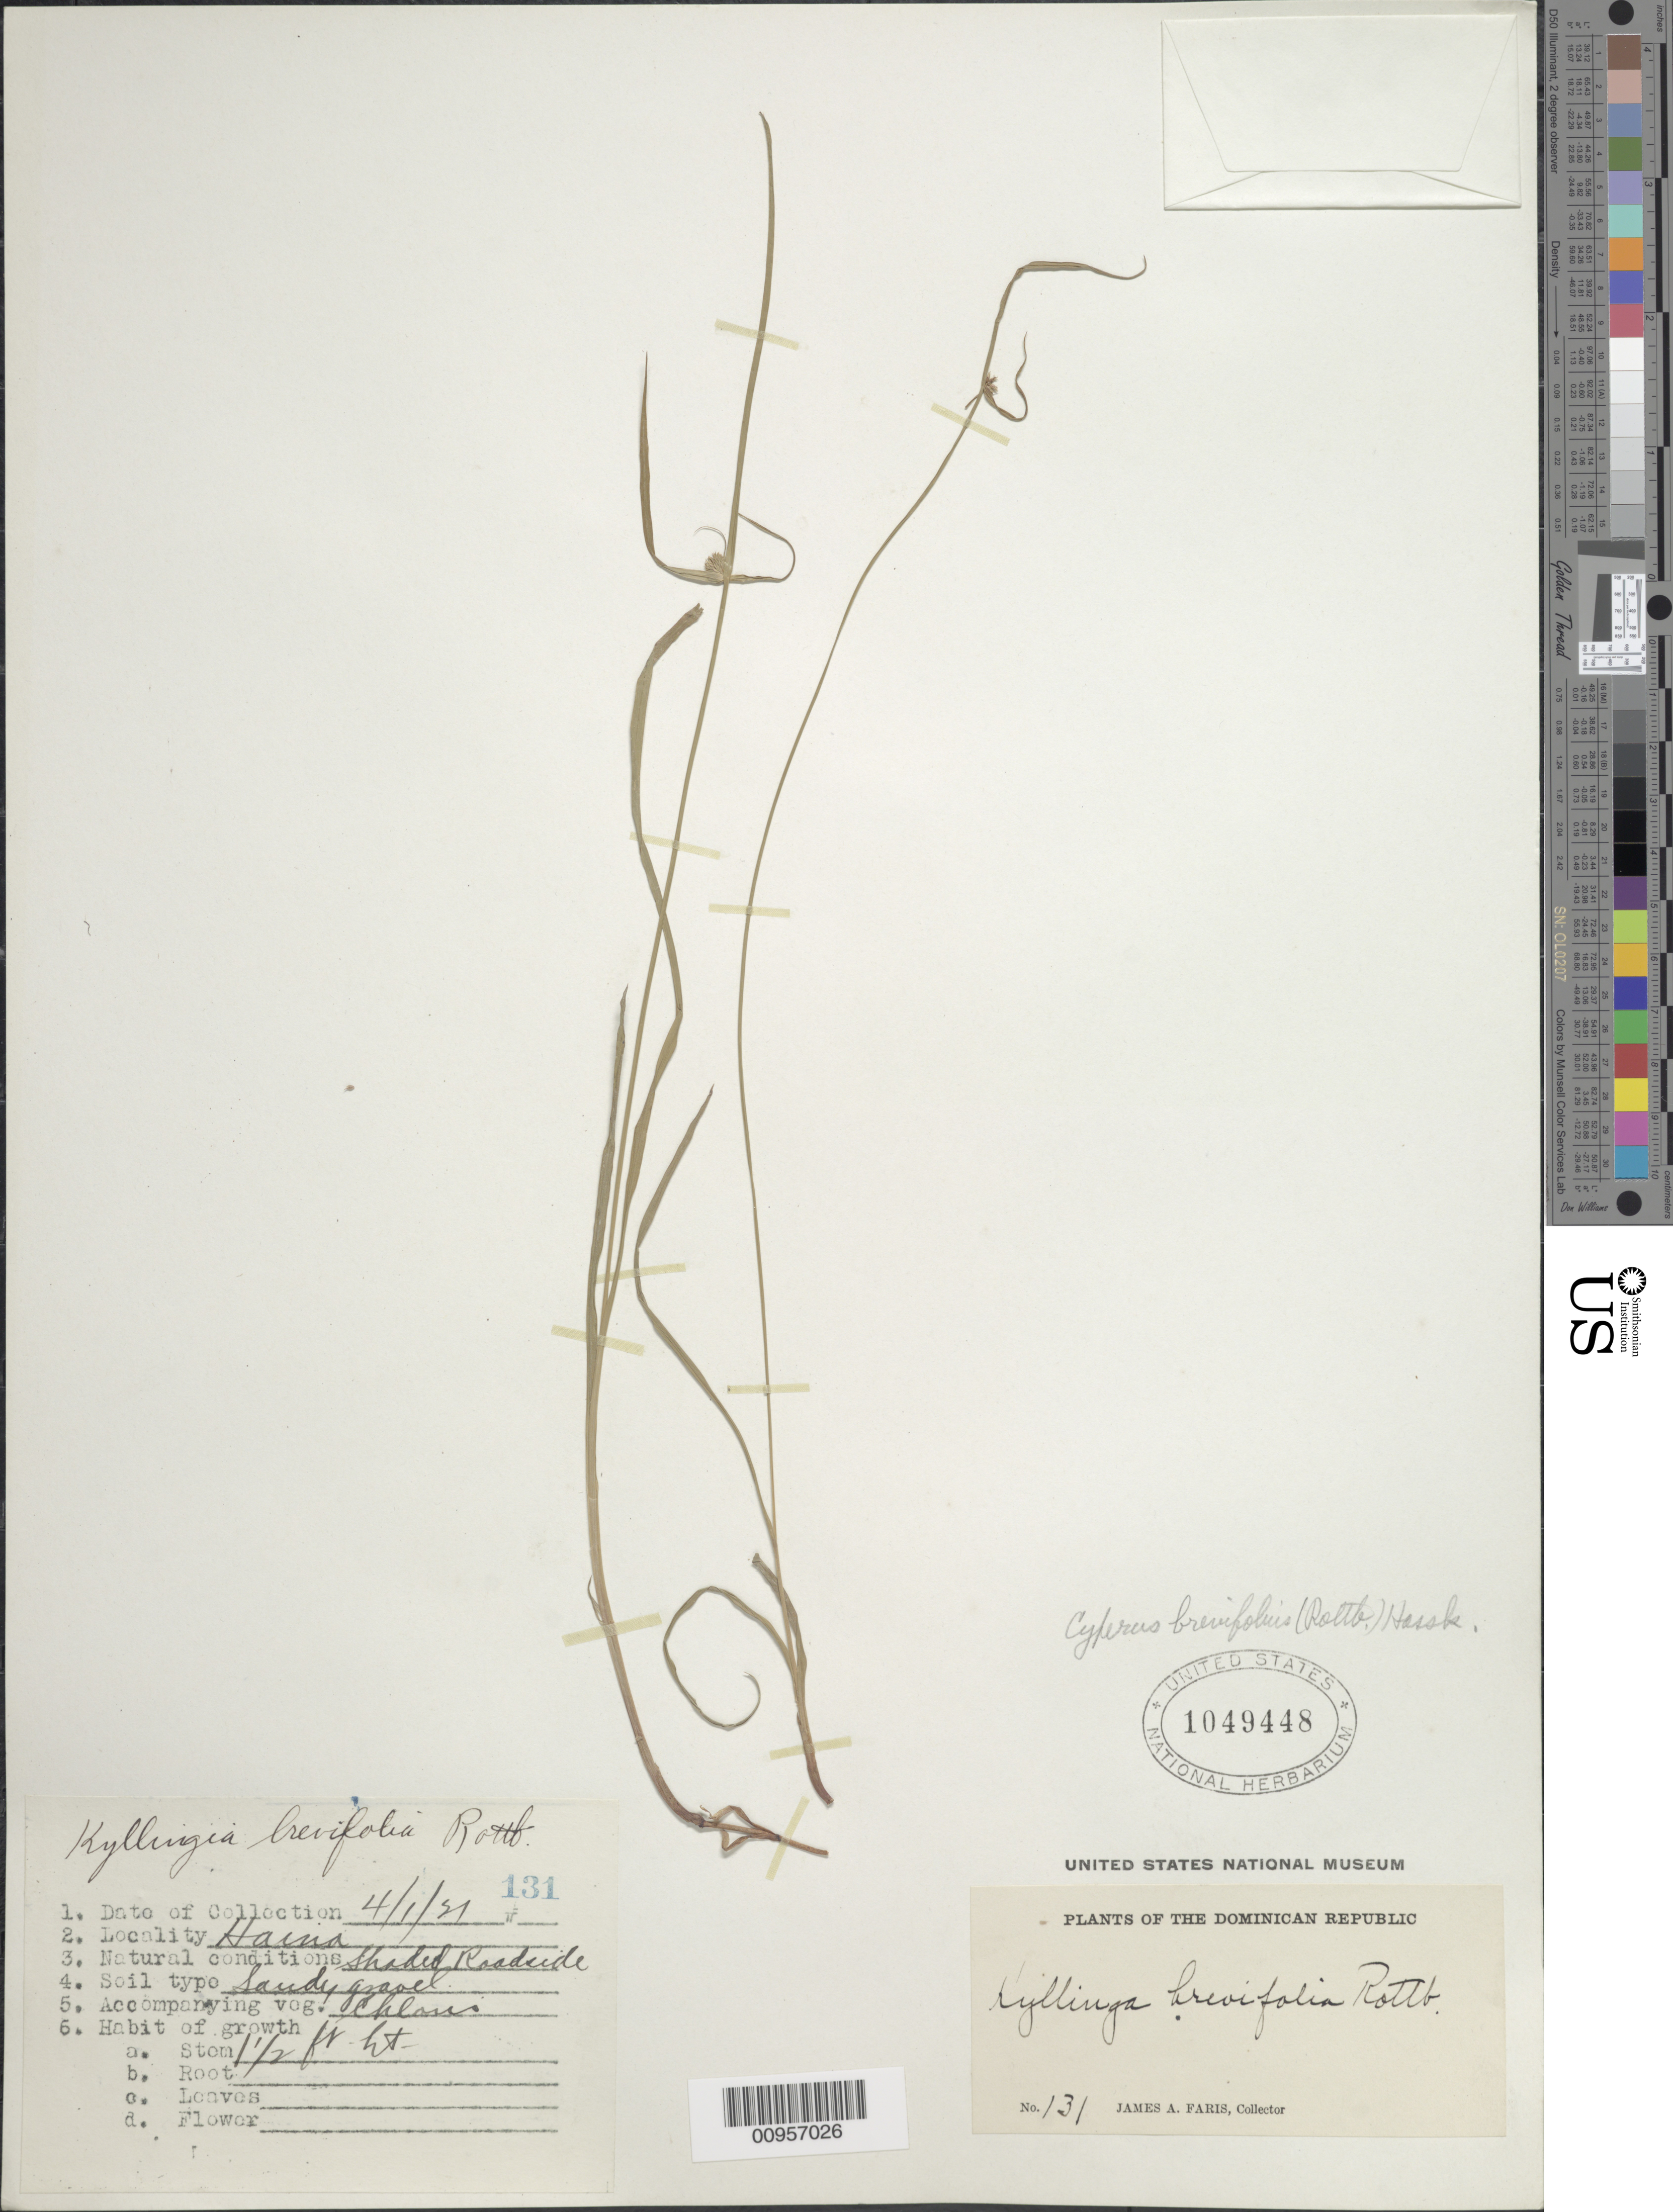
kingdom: Plantae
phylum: Tracheophyta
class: Liliopsida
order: Poales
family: Cyperaceae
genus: Cyperus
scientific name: Cyperus brevifolius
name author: (Rottb.) Hassk.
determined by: Strong, M. T., (US), Smithsonian Institution - National Museum of Natural History (UNITED STATES)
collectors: J. Faris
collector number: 131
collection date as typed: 04 Jan 1921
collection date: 1921-01-04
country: Dominican Republic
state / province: San Cristóbal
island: Hispaniola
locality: Haina, roadside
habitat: Shady roadside, sandy gravel; accompanying vegetation of "Chloris"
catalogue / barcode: US 1049448